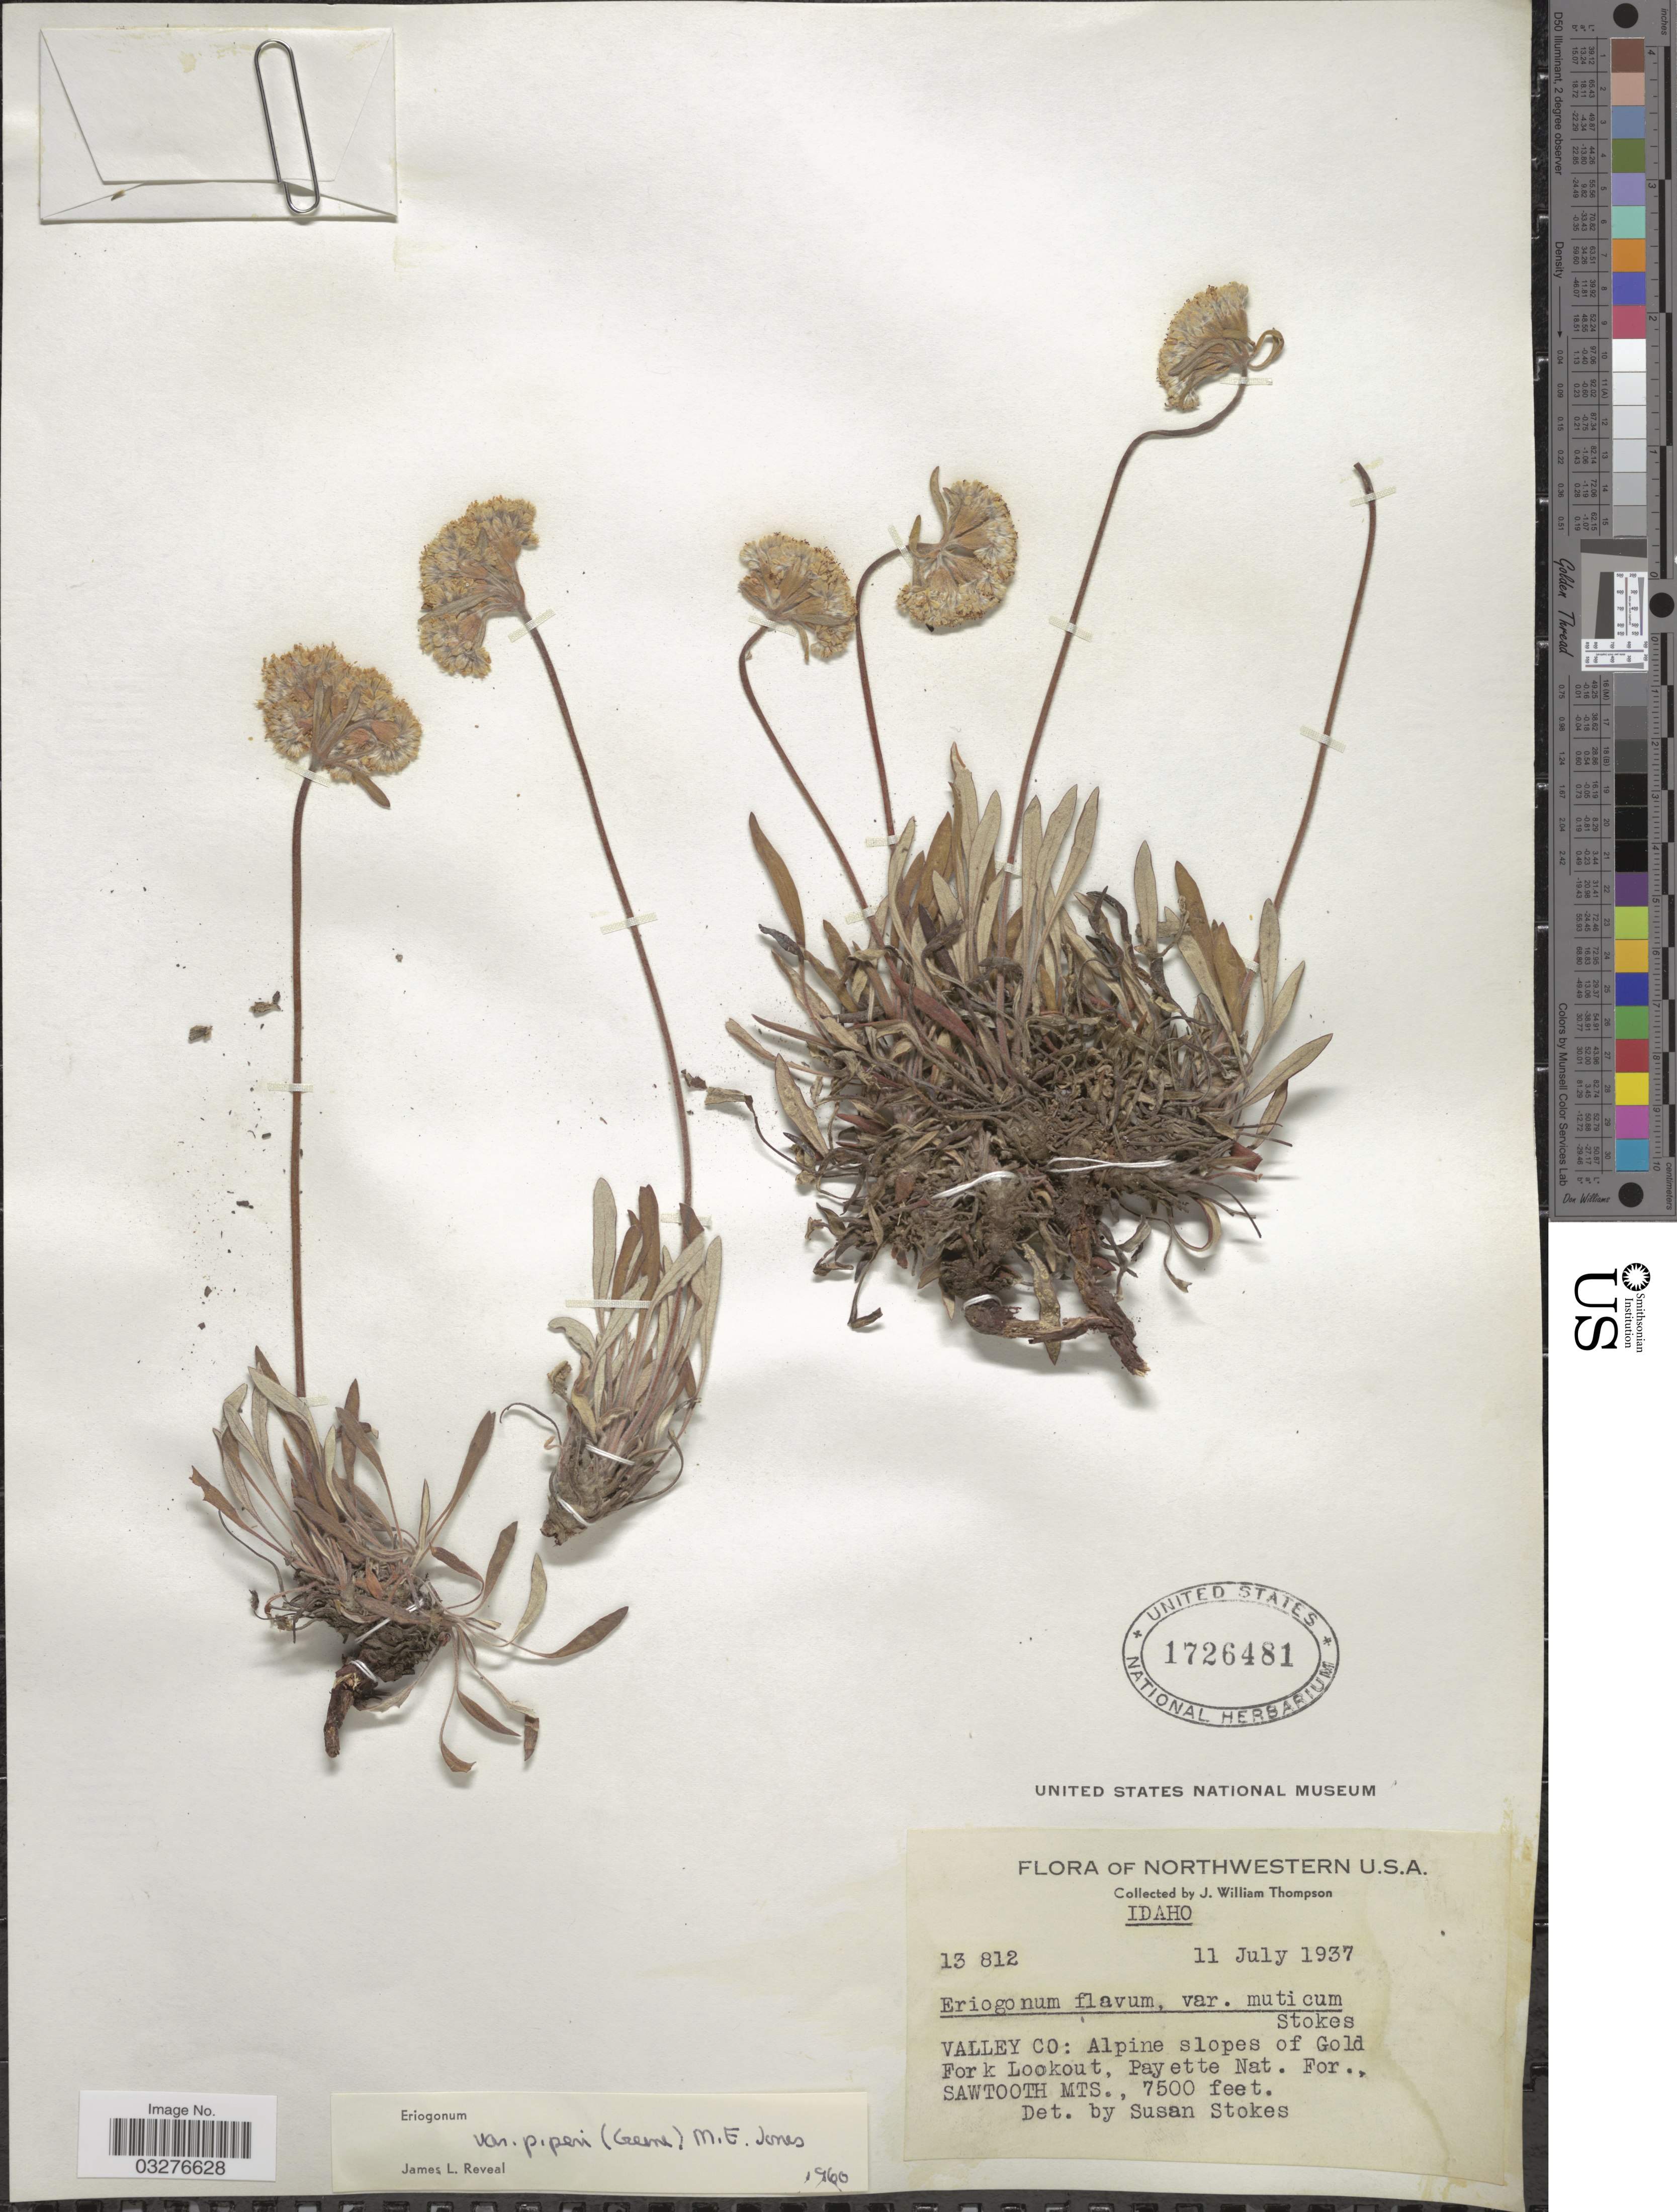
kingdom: Plantae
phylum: Tracheophyta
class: Magnoliopsida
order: Caryophyllales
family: Polygonaceae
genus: Eriogonum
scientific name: Eriogonum flavum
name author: Nutt. ex Benth.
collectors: J. W. Thompson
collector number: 13812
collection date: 1937-07-11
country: United States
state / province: Idaho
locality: Northwestern U.S.A., Valley Co: Alpine slopes of Gold Fork Lookout, Payette Nat. For., Sawtooth Mts.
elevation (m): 2286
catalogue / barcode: US 1726481